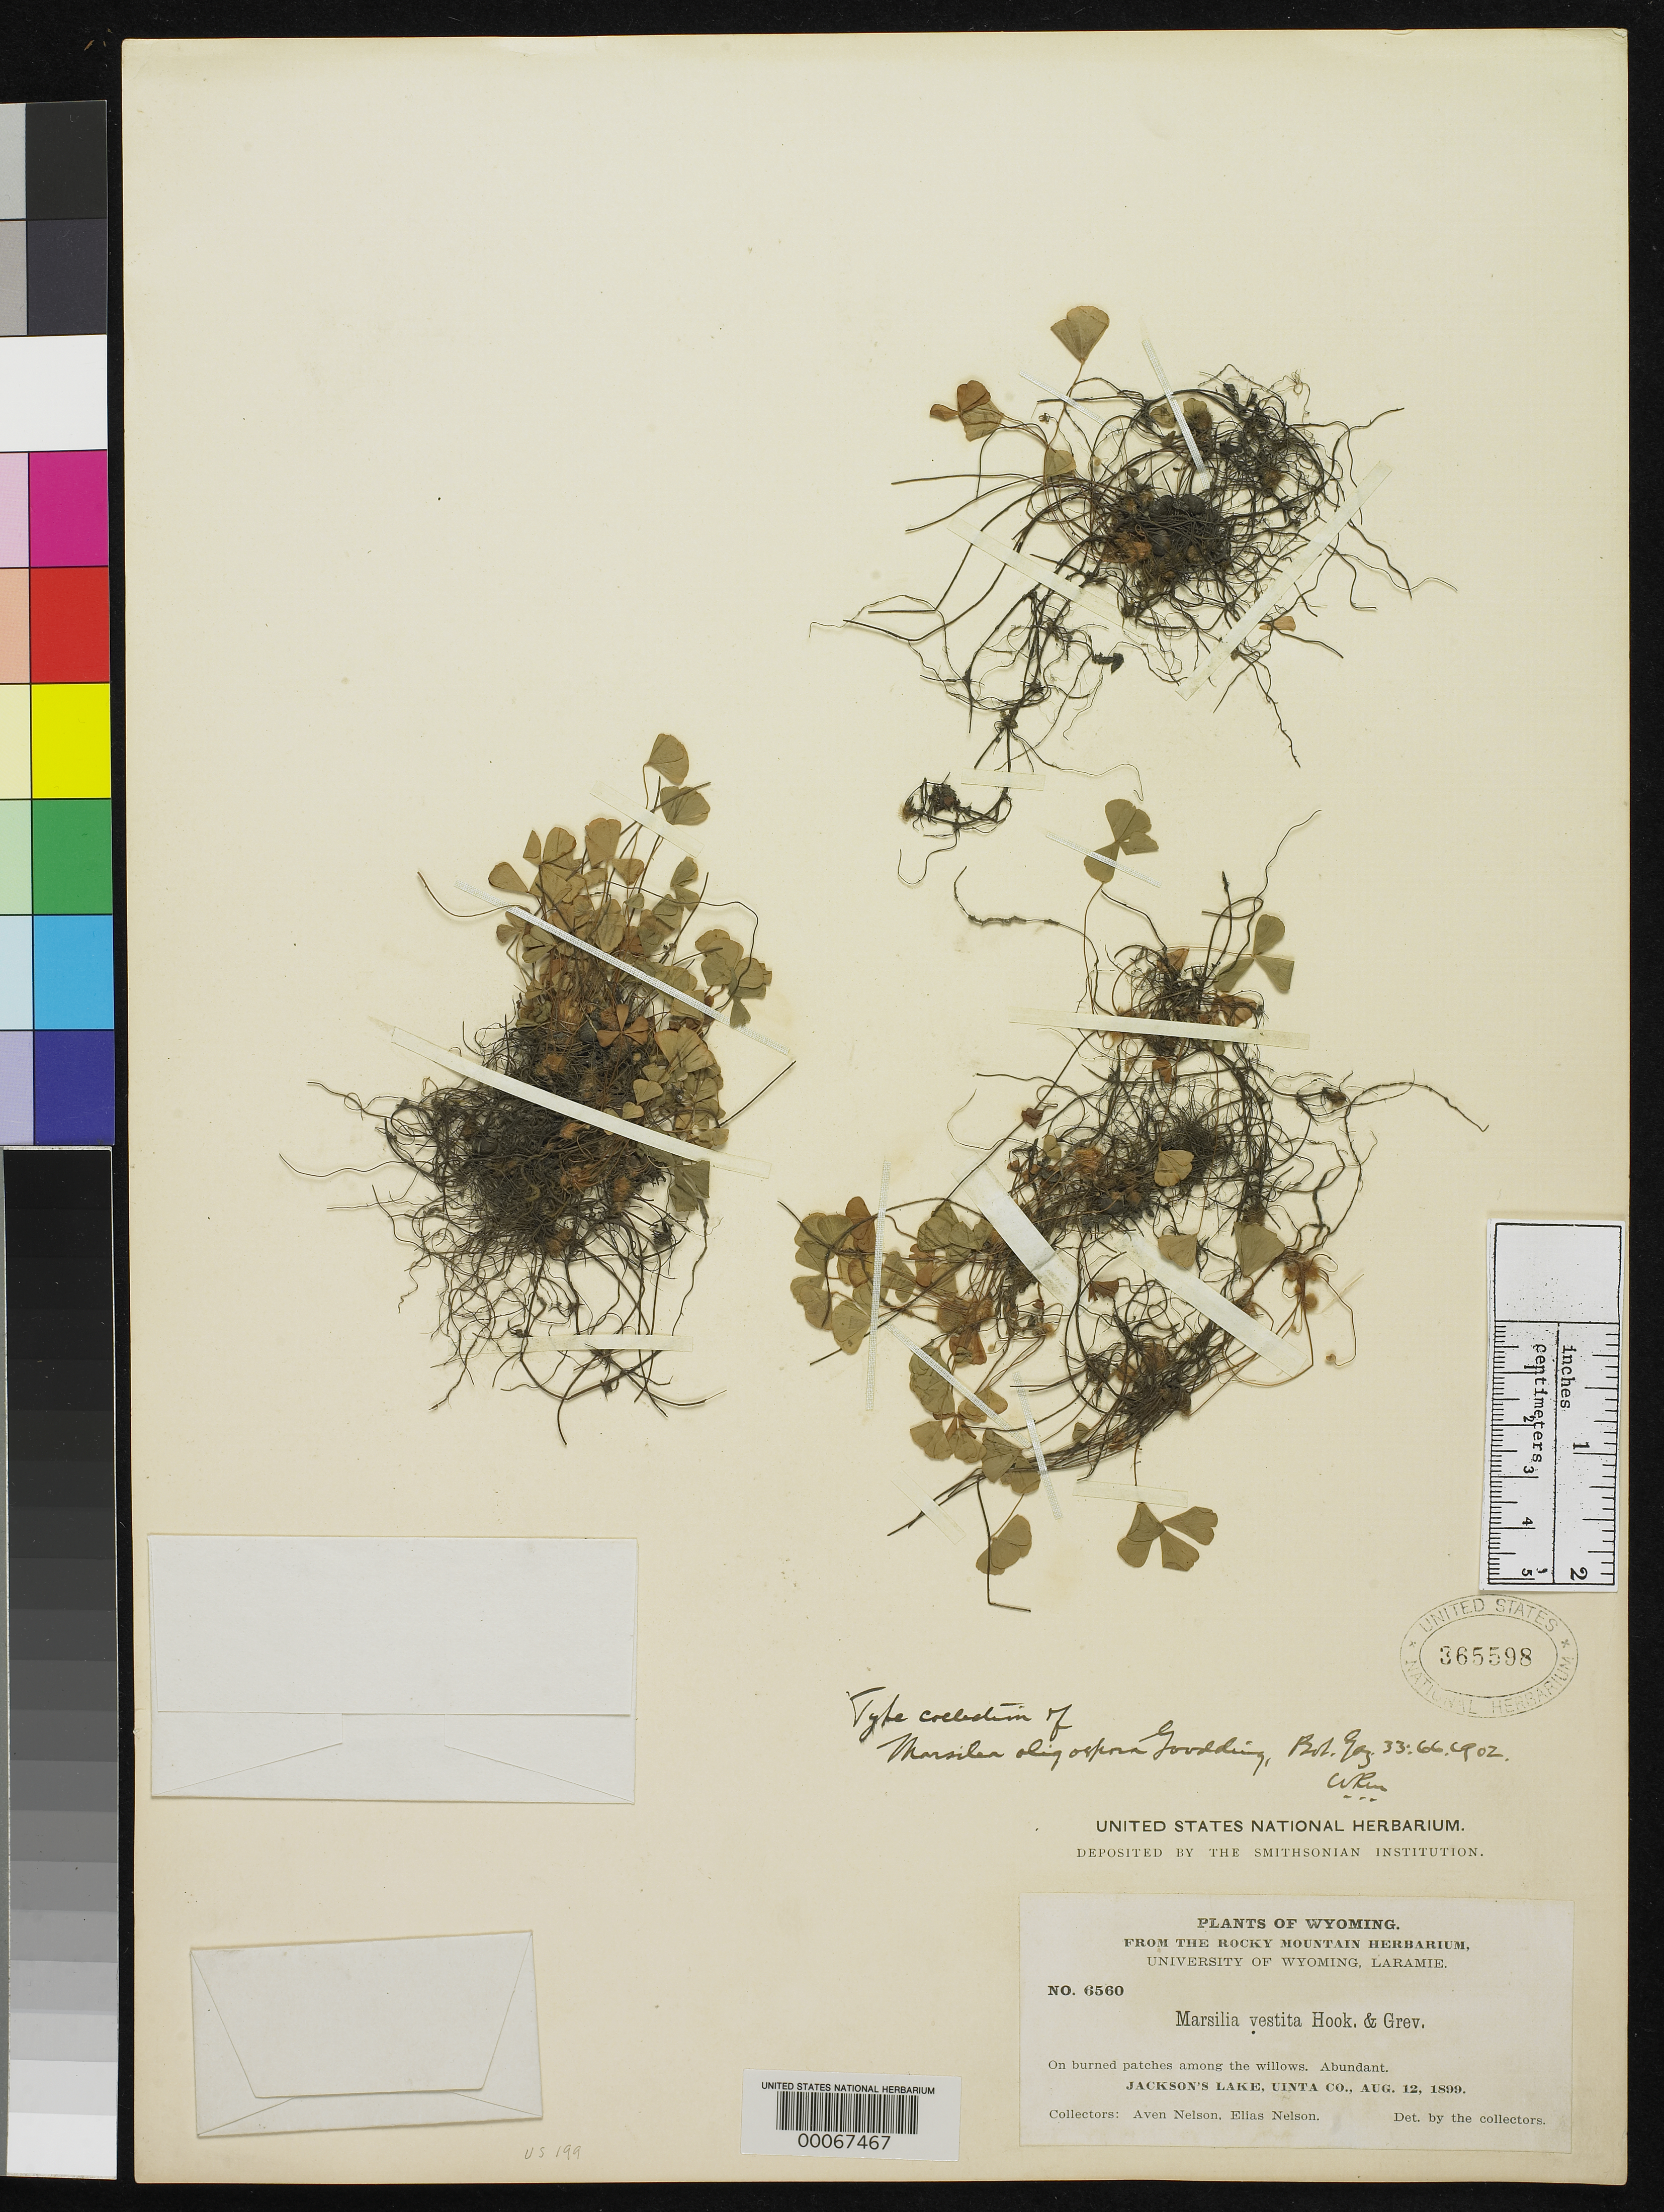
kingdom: Plantae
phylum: Tracheophyta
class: Polypodiopsida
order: Salviniales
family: Marsileaceae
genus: Marsilea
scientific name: Marsilea oligospora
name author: Goodd.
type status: Type Collection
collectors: A. Nelson & E. Nelson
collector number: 6560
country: United States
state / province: Wyoming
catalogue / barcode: US 365598